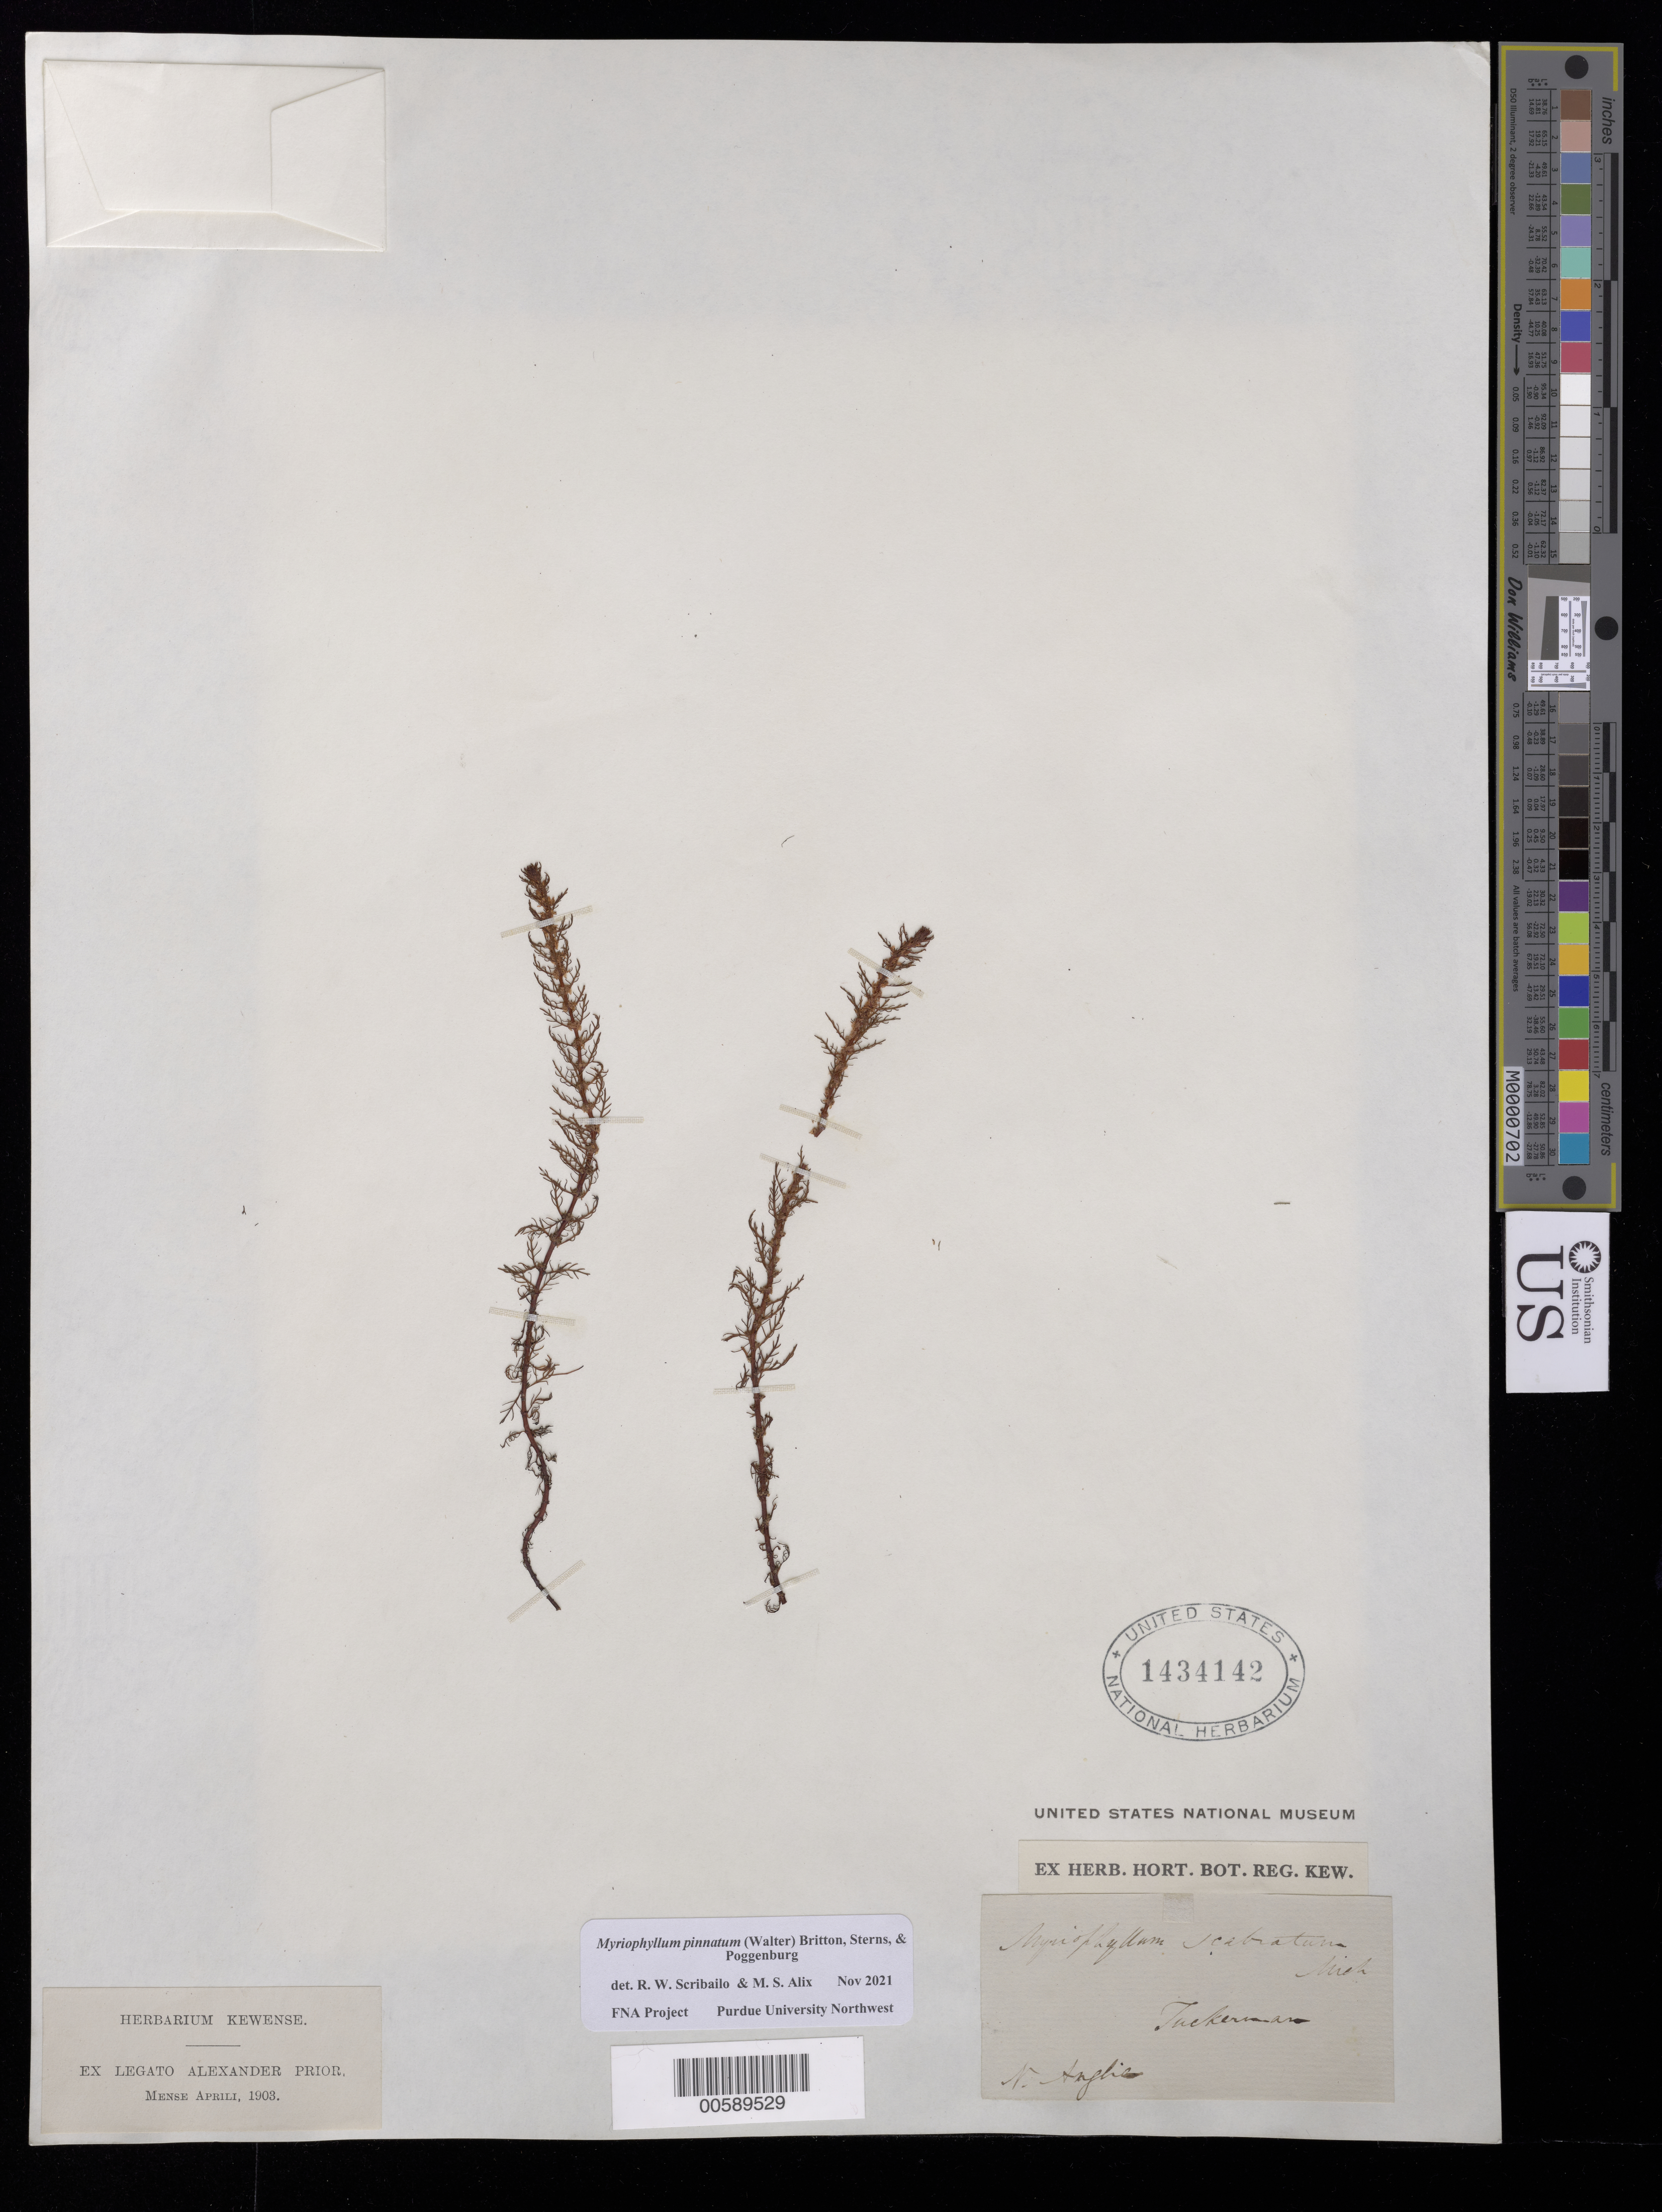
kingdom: Plantae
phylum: Tracheophyta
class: Magnoliopsida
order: Saxifragales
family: Haloragaceae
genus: Myriophyllum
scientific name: Myriophyllum pinnatum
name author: (Walter) Britton, Stearns & Poggenb.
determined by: Scribailo, R. W.; Alix, M. S.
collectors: A. Prior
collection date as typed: Apr 1903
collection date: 1903-04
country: United States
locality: New England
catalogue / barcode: US 1434142